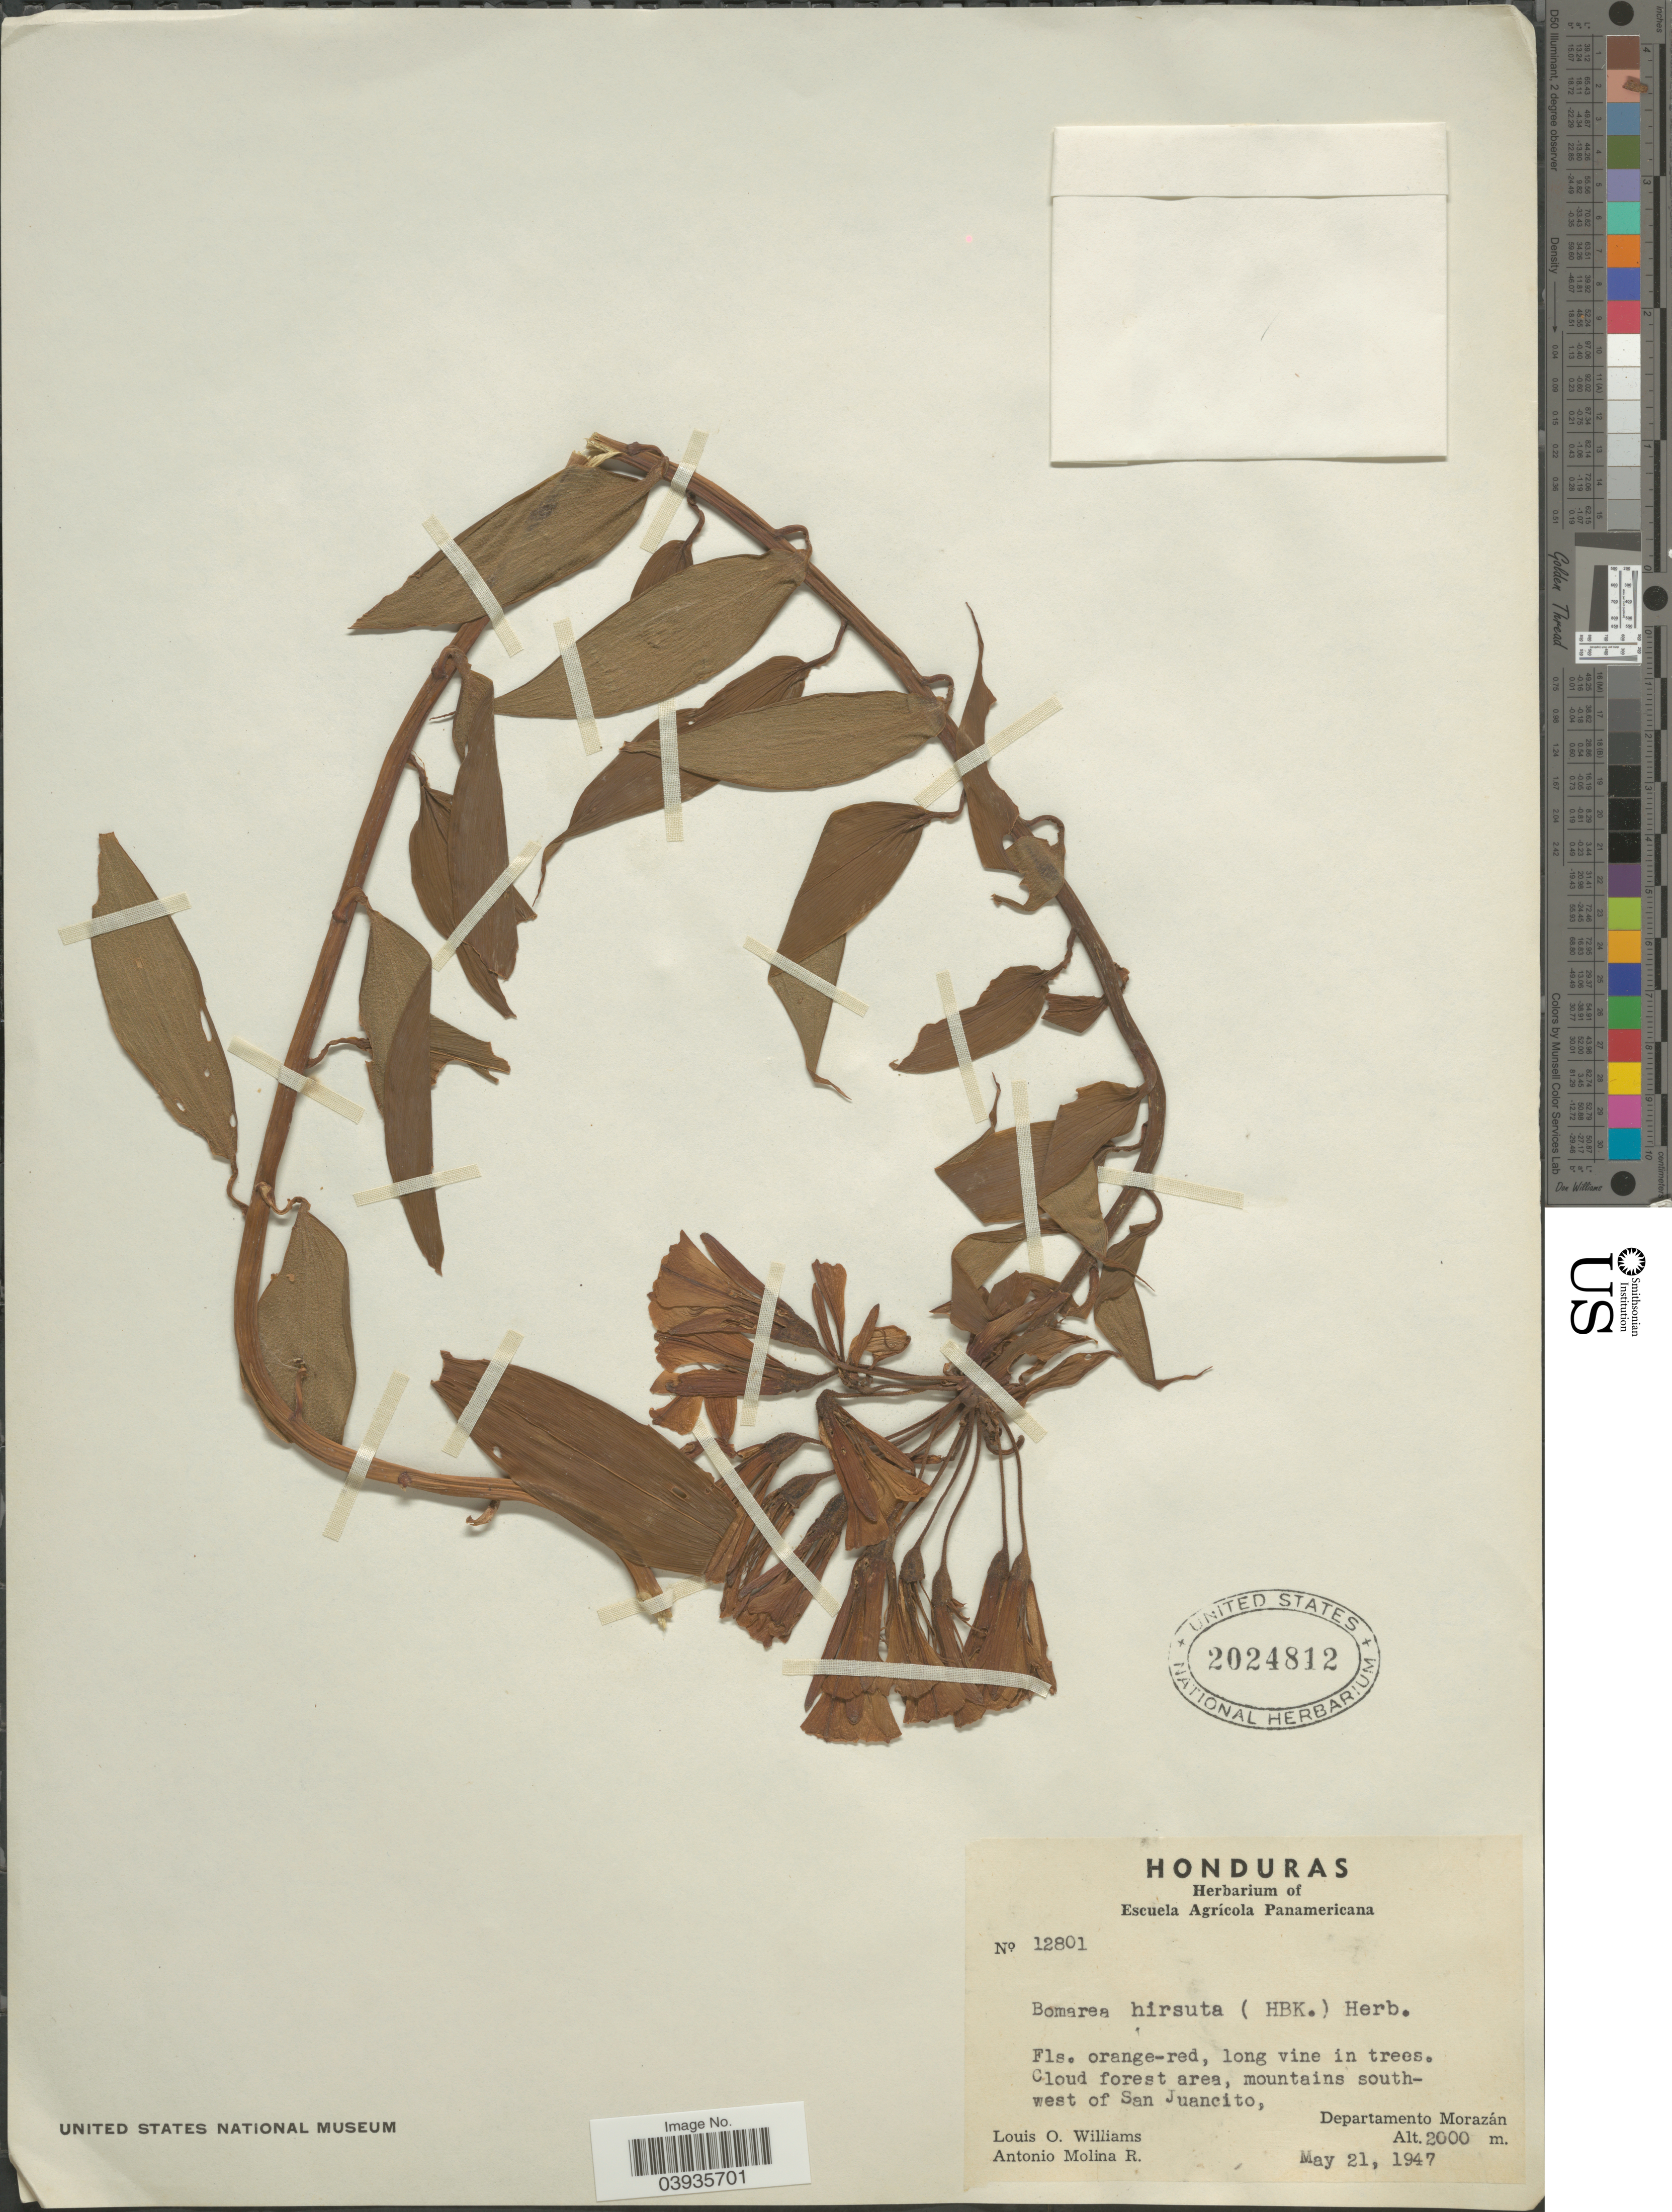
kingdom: Plantae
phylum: Tracheophyta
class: Liliopsida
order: Liliales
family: Alstroemeriaceae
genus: Bomarea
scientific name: Bomarea hirsuta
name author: (Kunth) Herb.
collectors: L. O. Williams & A. Molina R.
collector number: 12801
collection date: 1947-05-21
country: Honduras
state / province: Fco. Morazán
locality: Mountains southwest of San Juancito, Departamento Morazán.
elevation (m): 2000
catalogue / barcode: US 2024812